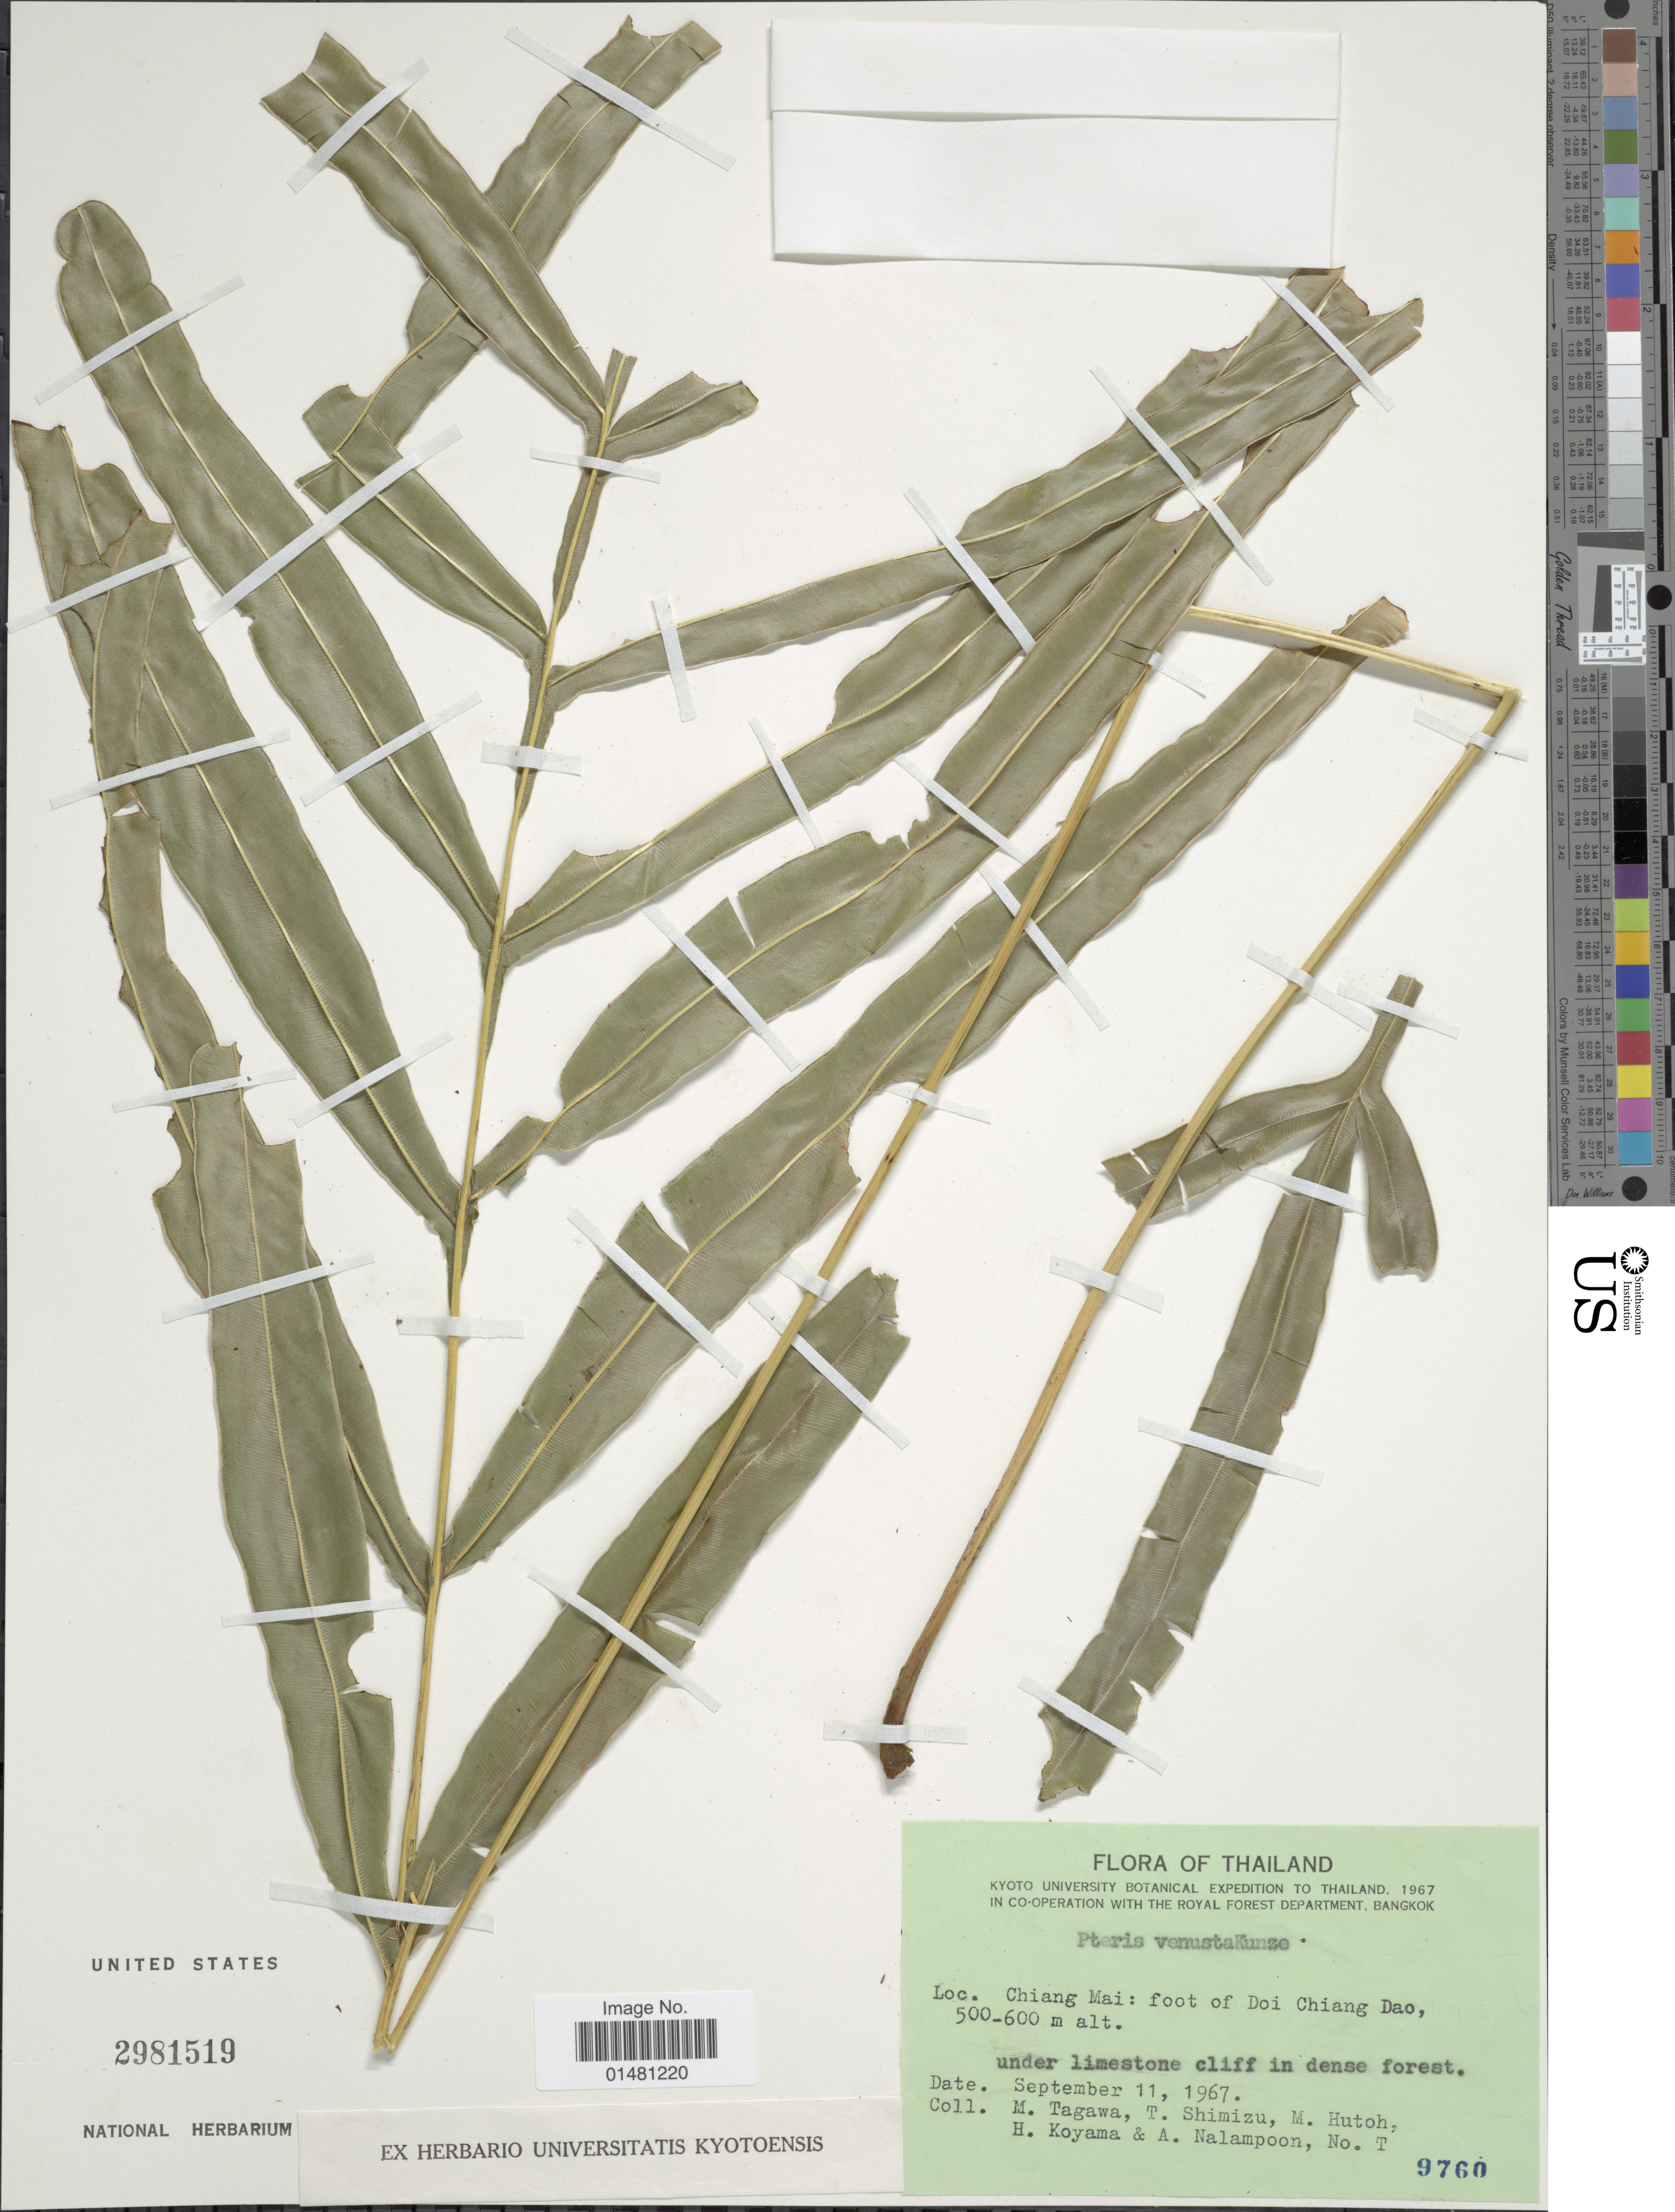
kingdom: Plantae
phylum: Tracheophyta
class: Polypodiopsida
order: Polypodiales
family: Pteridaceae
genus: Pteris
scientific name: Pteris venusta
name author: Kunze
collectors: M. Tagawa, T. Shimizu, M. Hutoh, H. Koyama & A. Nalampoon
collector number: T 9760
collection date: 1967-09-11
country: Thailand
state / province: Chiang Mai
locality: Chiang Mai: foot of Doi Chiang Dao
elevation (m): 500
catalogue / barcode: US 2981519